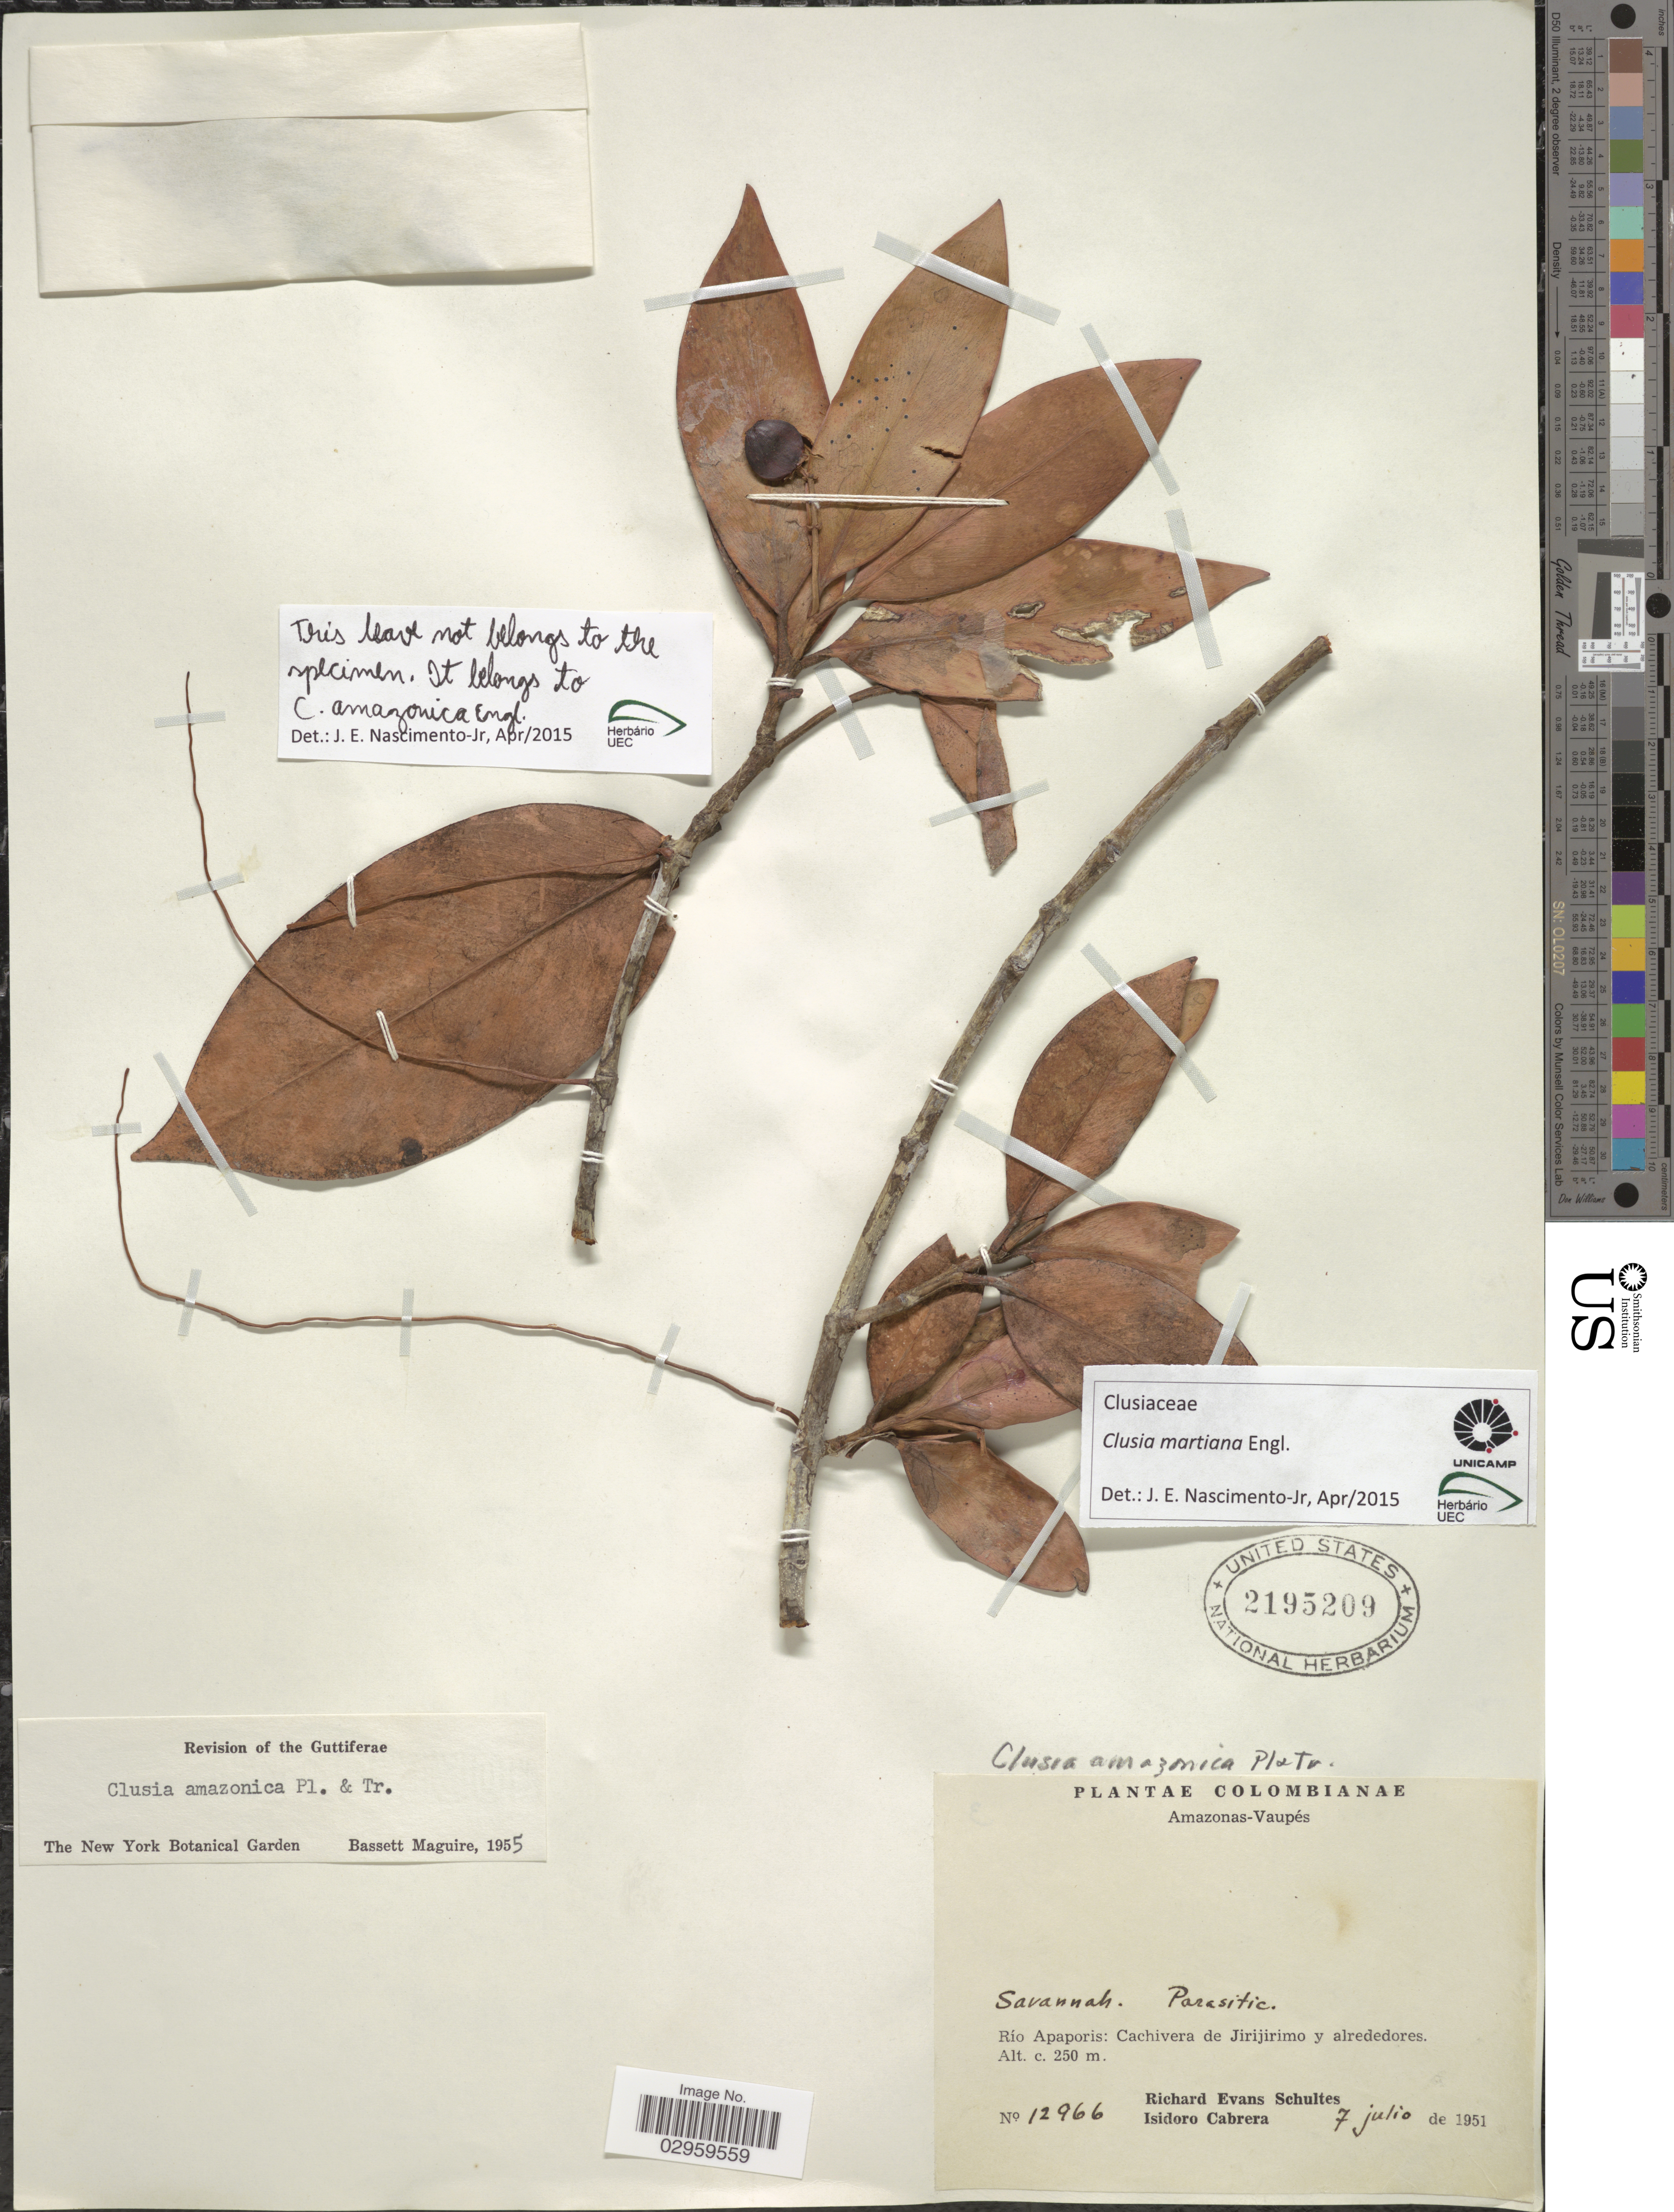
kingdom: Plantae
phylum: Tracheophyta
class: Magnoliopsida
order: Malpighiales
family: Clusiaceae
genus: Clusia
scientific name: Clusia martiana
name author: Engl.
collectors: R. E. Schultes & I. Cabrera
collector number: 12966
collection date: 1951-07-07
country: Colombia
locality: Amazonas-Vaupés. Río Apaporis: Cachivera de Jirijirimo y alrededores.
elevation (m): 250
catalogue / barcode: US 2195209